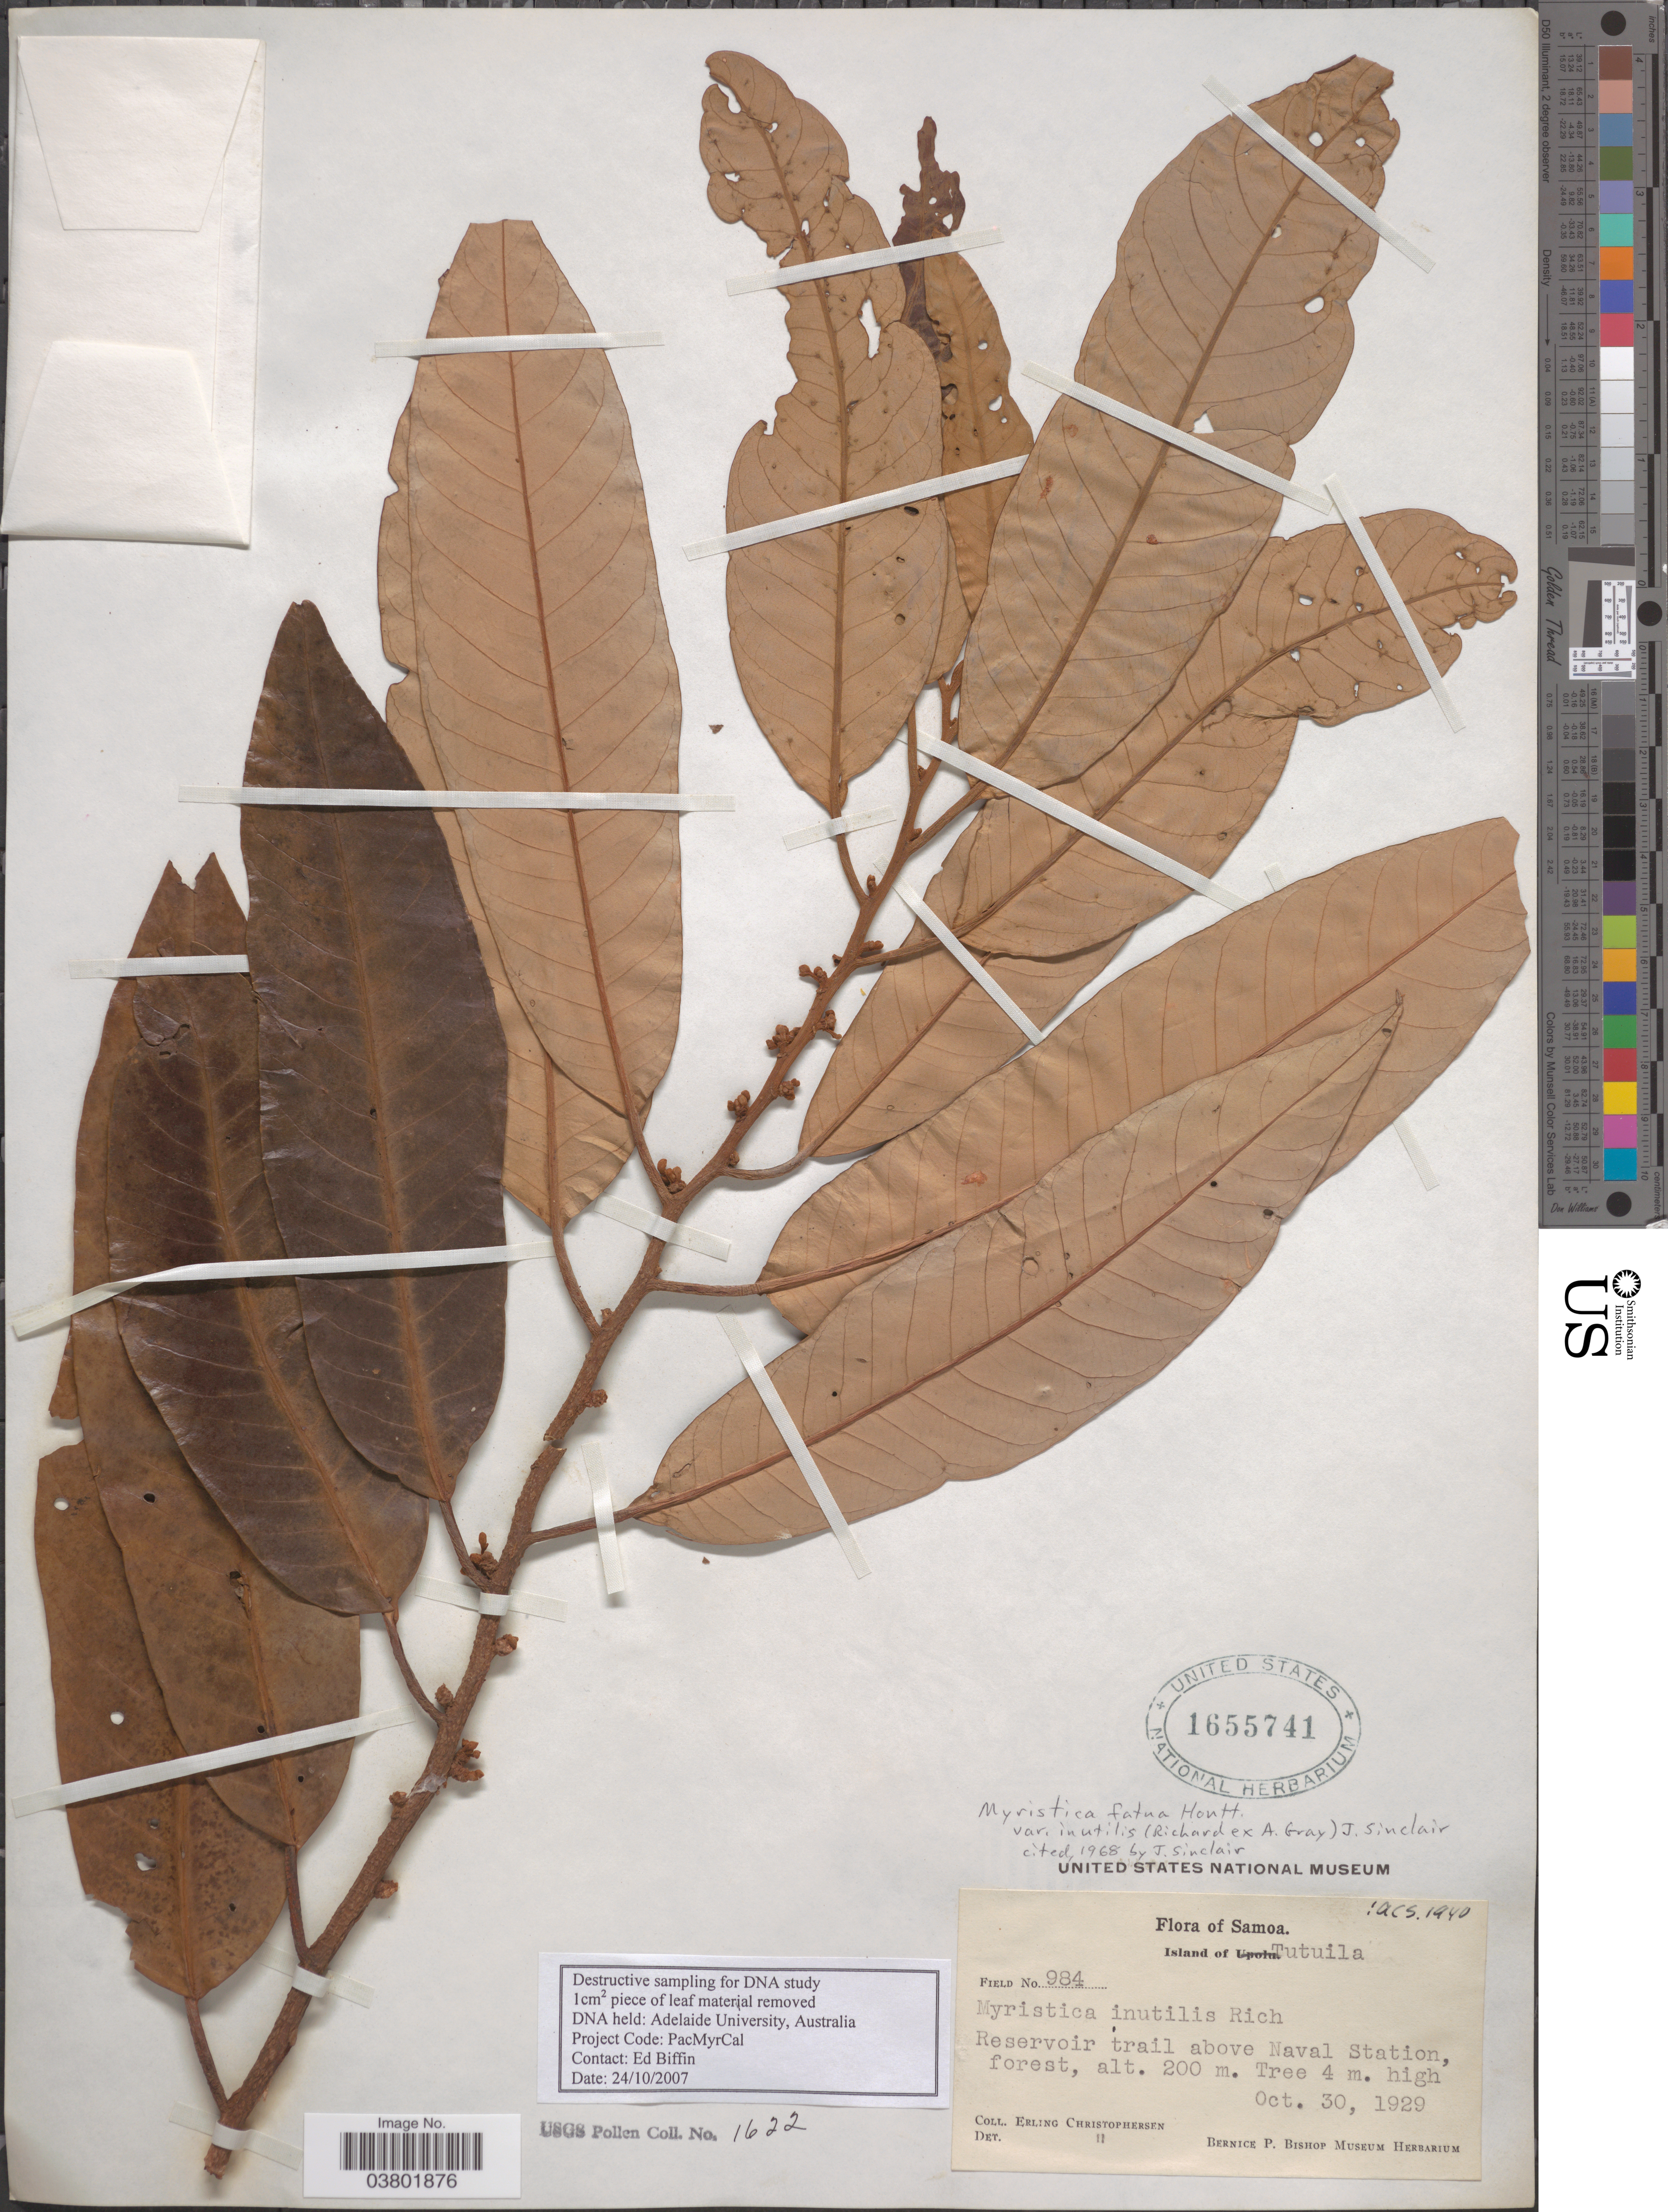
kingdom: Plantae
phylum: Tracheophyta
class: Magnoliopsida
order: Magnoliales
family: Myristicaceae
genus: Myristica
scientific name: Myristica inutilis subsp. inutilis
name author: A. Gray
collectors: E. Christophersen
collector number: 984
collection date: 1929-10-30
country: American Samoa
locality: Samoa. Island of Tutuila. Reservoir trail above Naval Station.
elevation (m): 200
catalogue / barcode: US 1655741